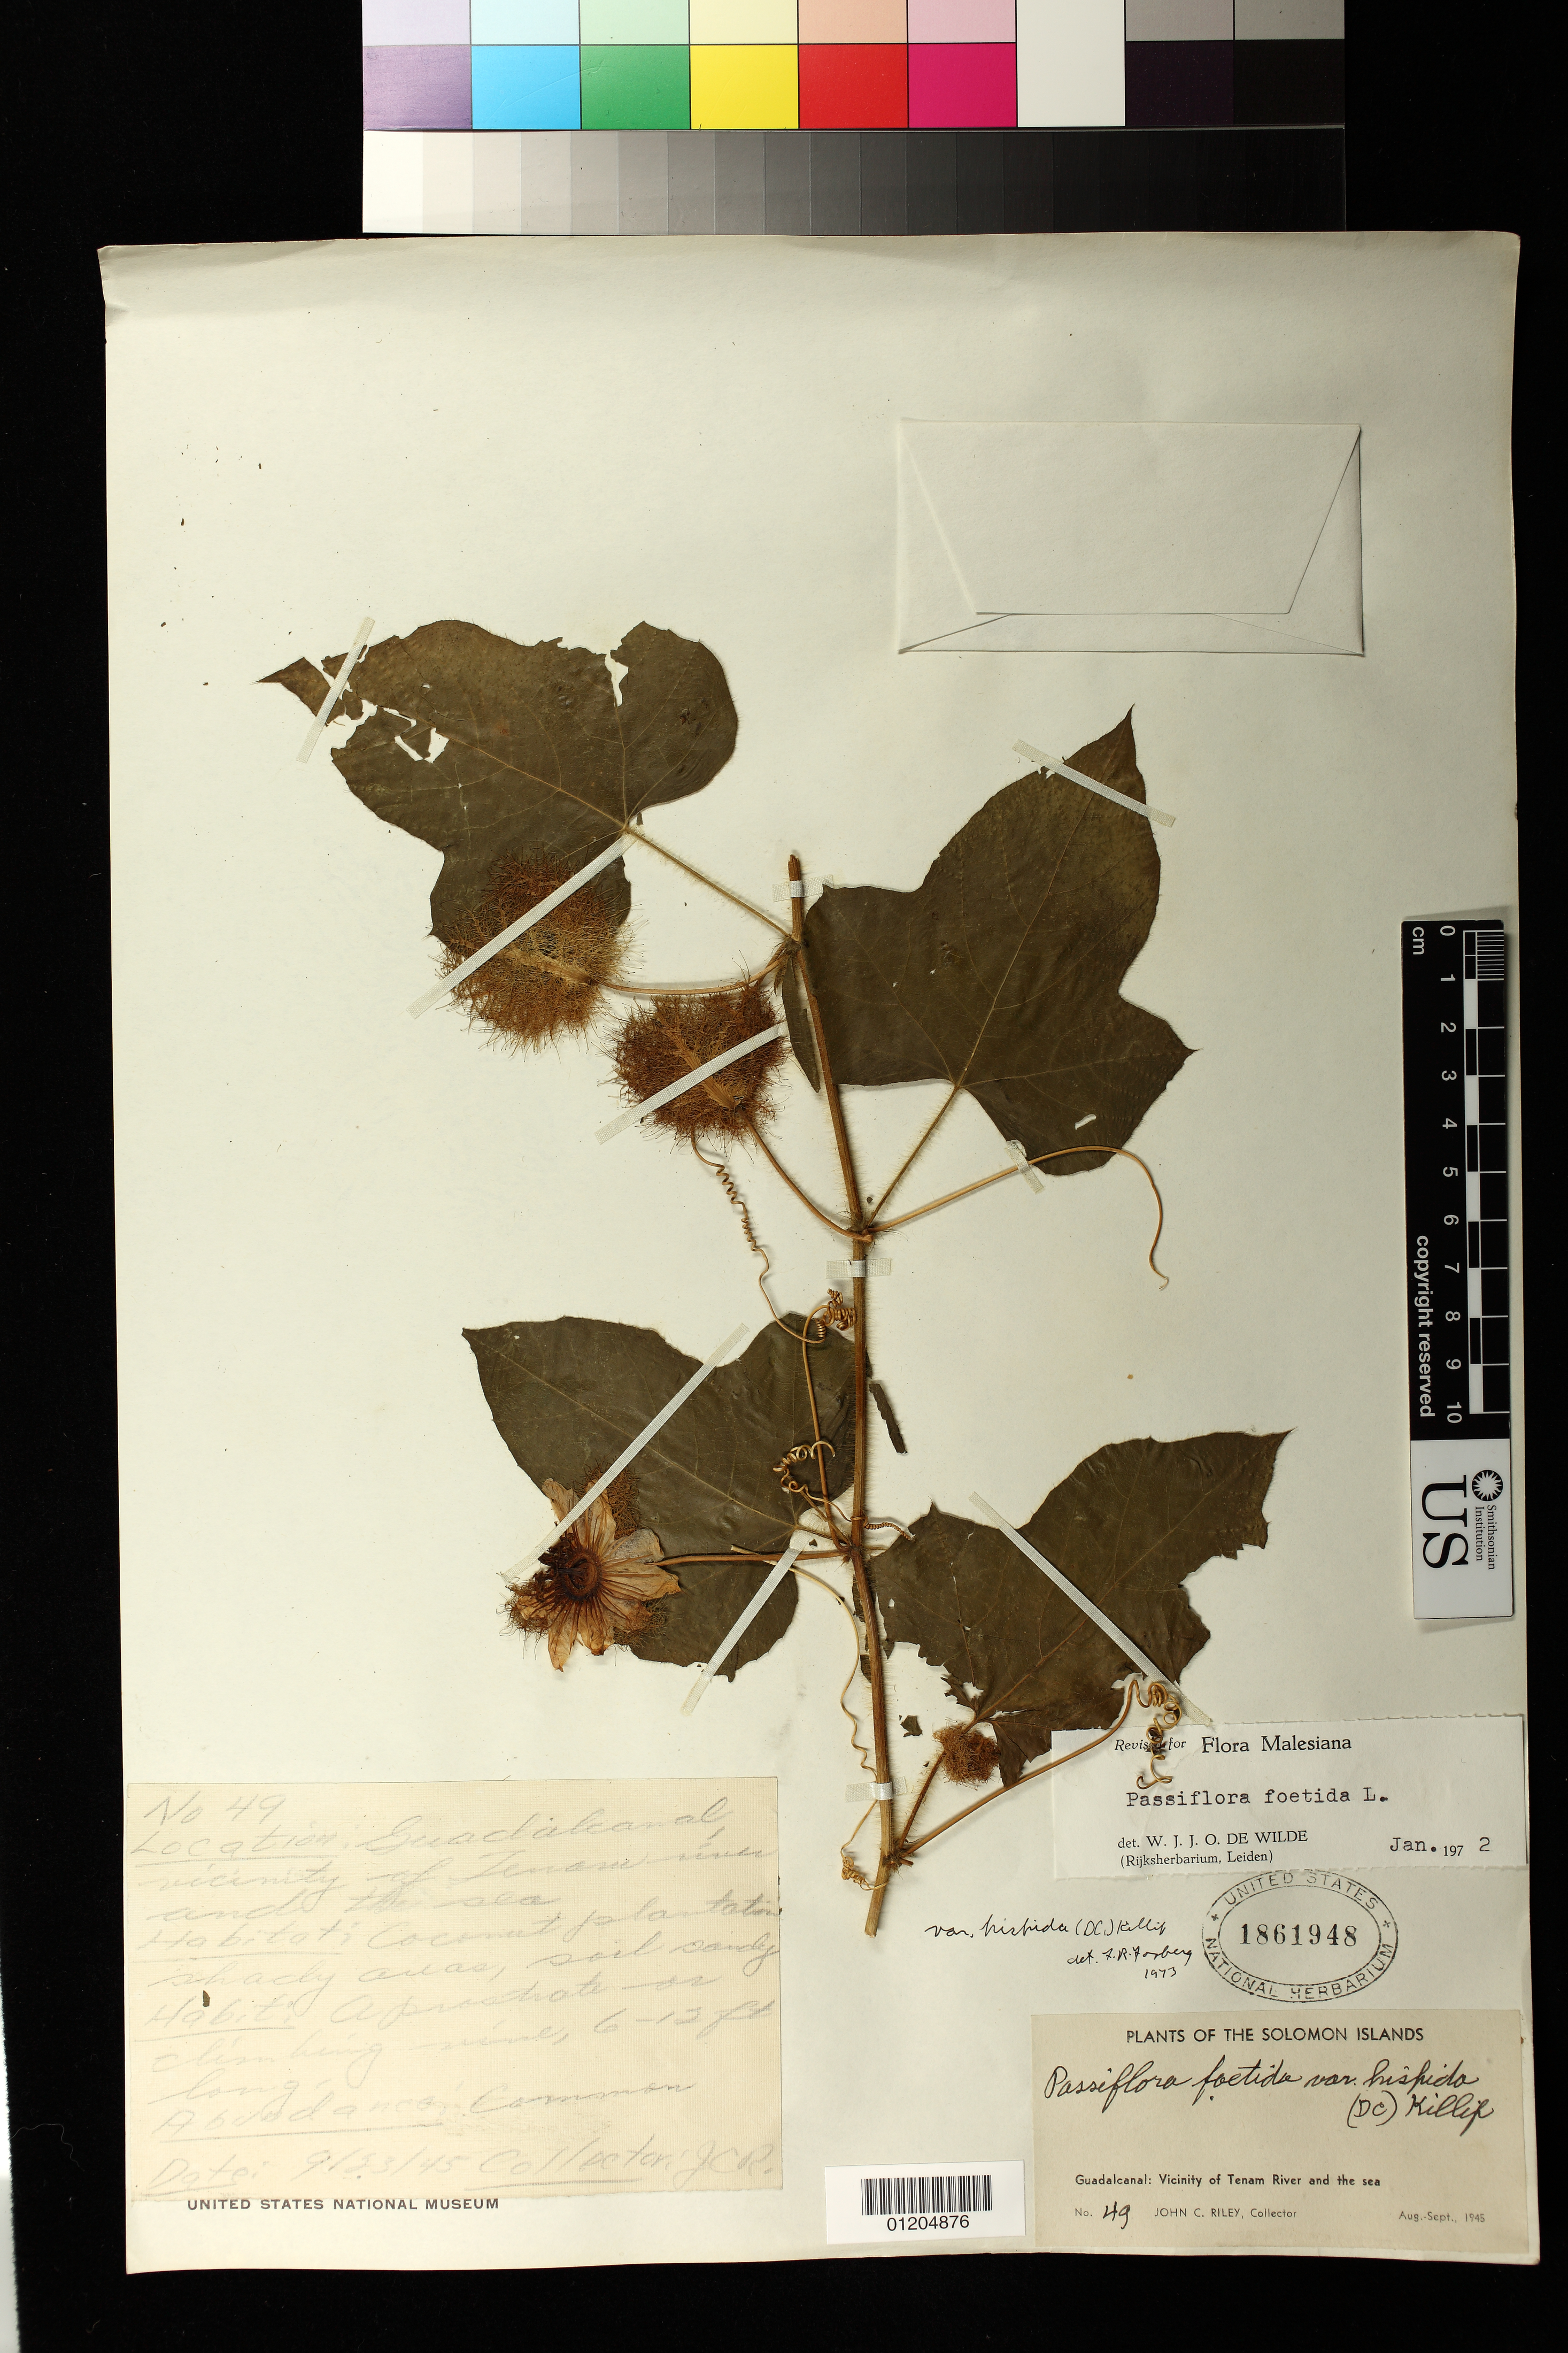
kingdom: Plantae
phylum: Tracheophyta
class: Magnoliopsida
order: Malpighiales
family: Passifloraceae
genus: Passiflora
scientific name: Passiflora foetida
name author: L.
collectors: J. C. Riley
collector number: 4g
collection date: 1945-08-01/1945-09-01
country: Solomon Islands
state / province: Guadalcanal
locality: Vicinity of Tenam River and the sea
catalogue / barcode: US 1861948